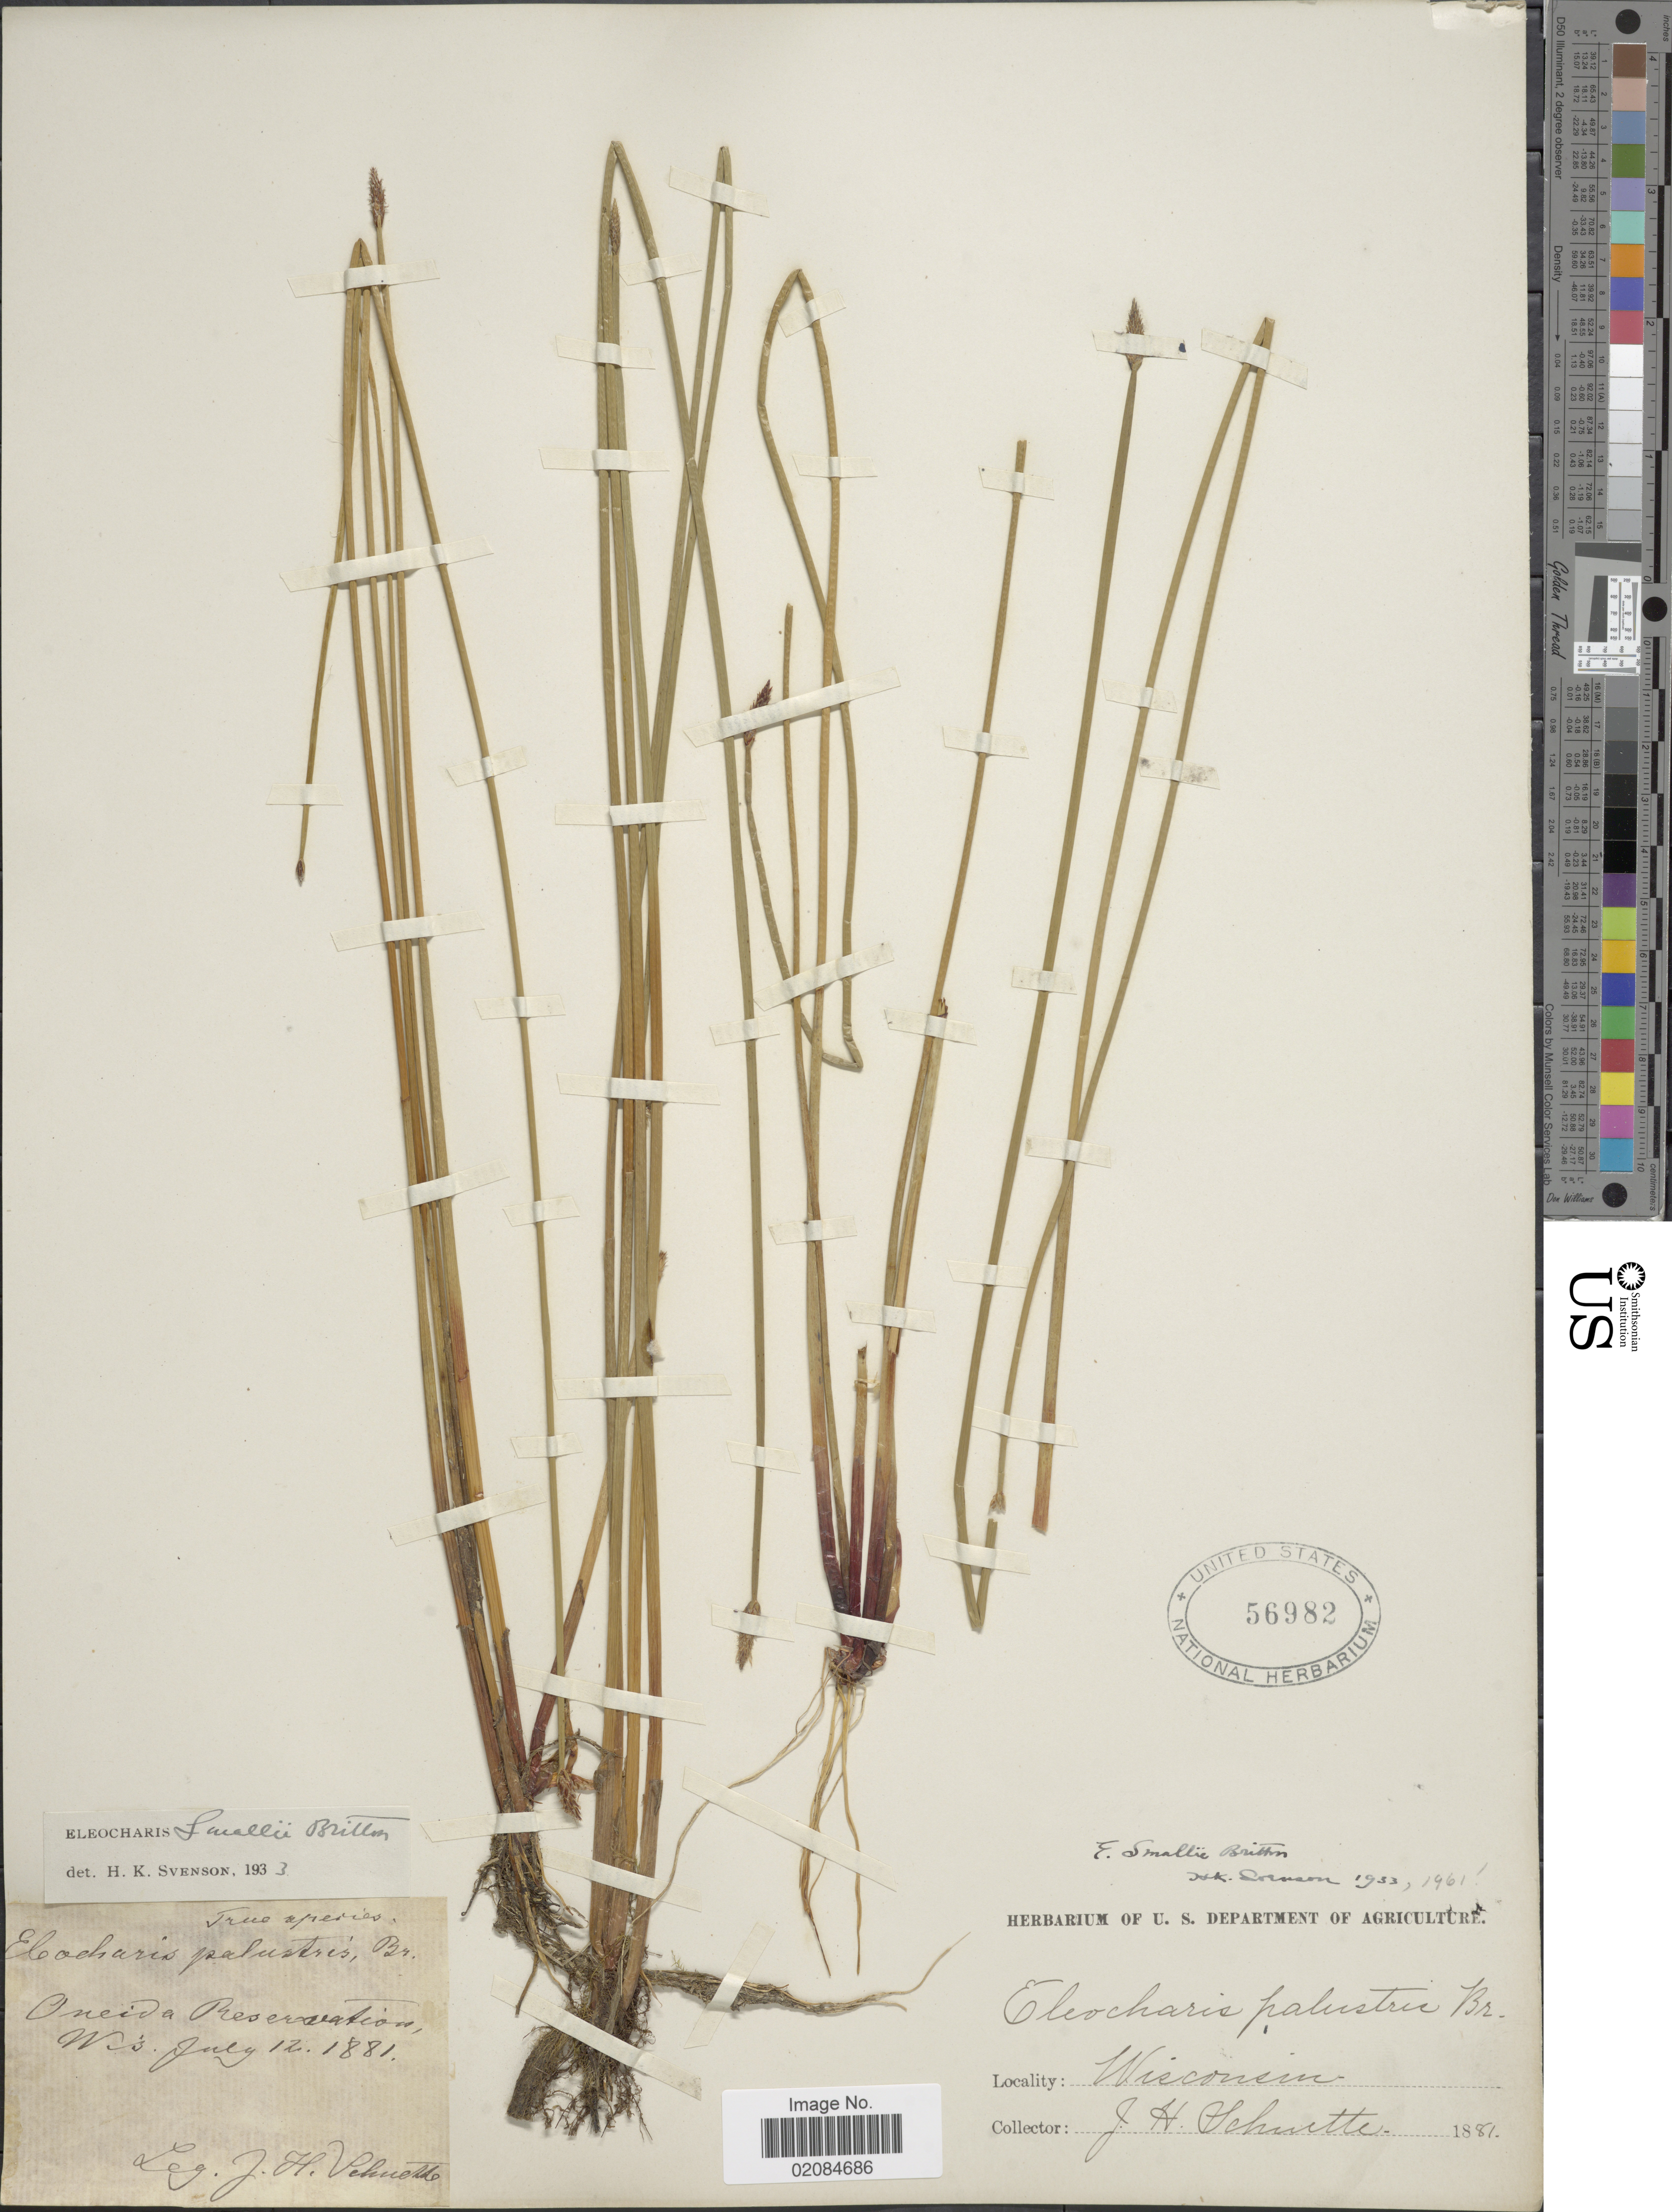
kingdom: Plantae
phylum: Tracheophyta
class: Liliopsida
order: Poales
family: Cyperaceae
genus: Eleocharis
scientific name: Eleocharis palustris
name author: (L.) Roem. & Schult.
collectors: J. H. Schuette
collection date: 1881-07-12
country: United States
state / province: Wisconsin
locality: Oneida Reservation, Wis.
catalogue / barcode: US 56982